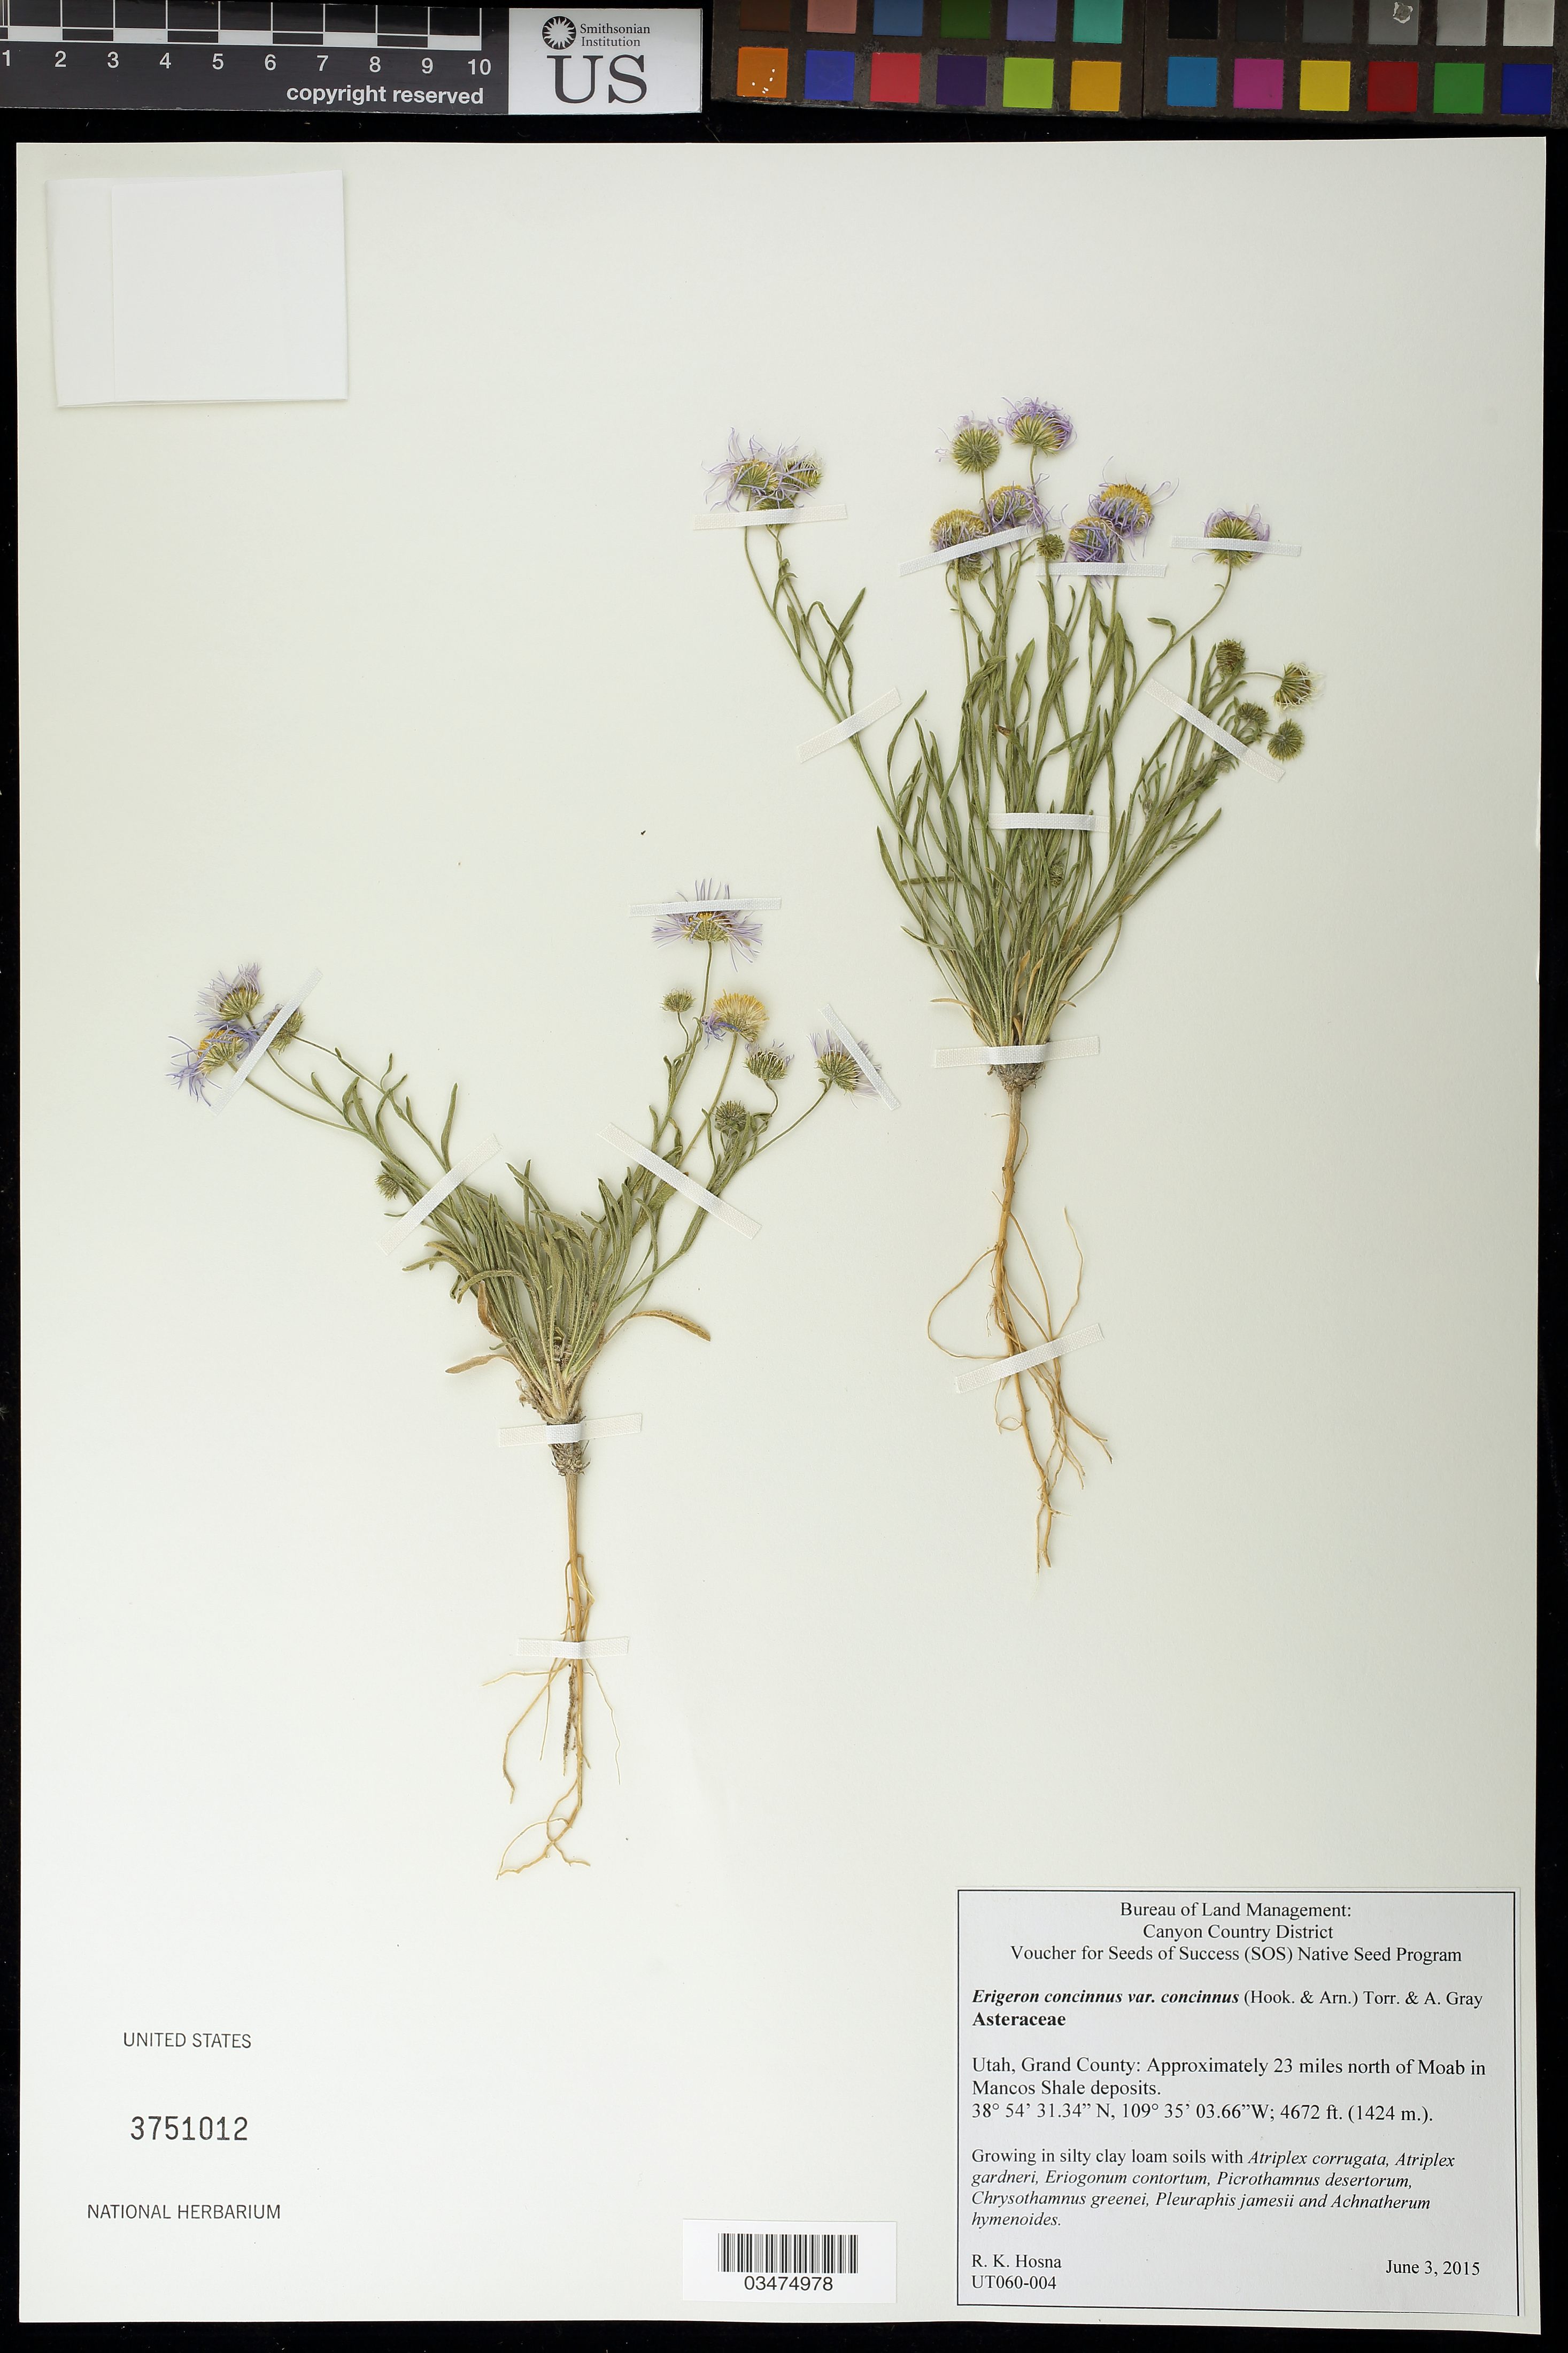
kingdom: Plantae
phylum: Tracheophyta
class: Magnoliopsida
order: Asterales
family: Asteraceae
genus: Erigeron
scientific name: Erigeron concinnus var. concinnus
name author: (Hook. & Arn.) Torr. & A. Gray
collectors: R. Hosna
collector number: UT060-004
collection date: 2015-06-03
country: United States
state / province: Utah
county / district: Grand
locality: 23 mi. N of Moab in Mancos Shale deposits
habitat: Silty loam soils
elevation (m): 1424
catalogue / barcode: US 3751012